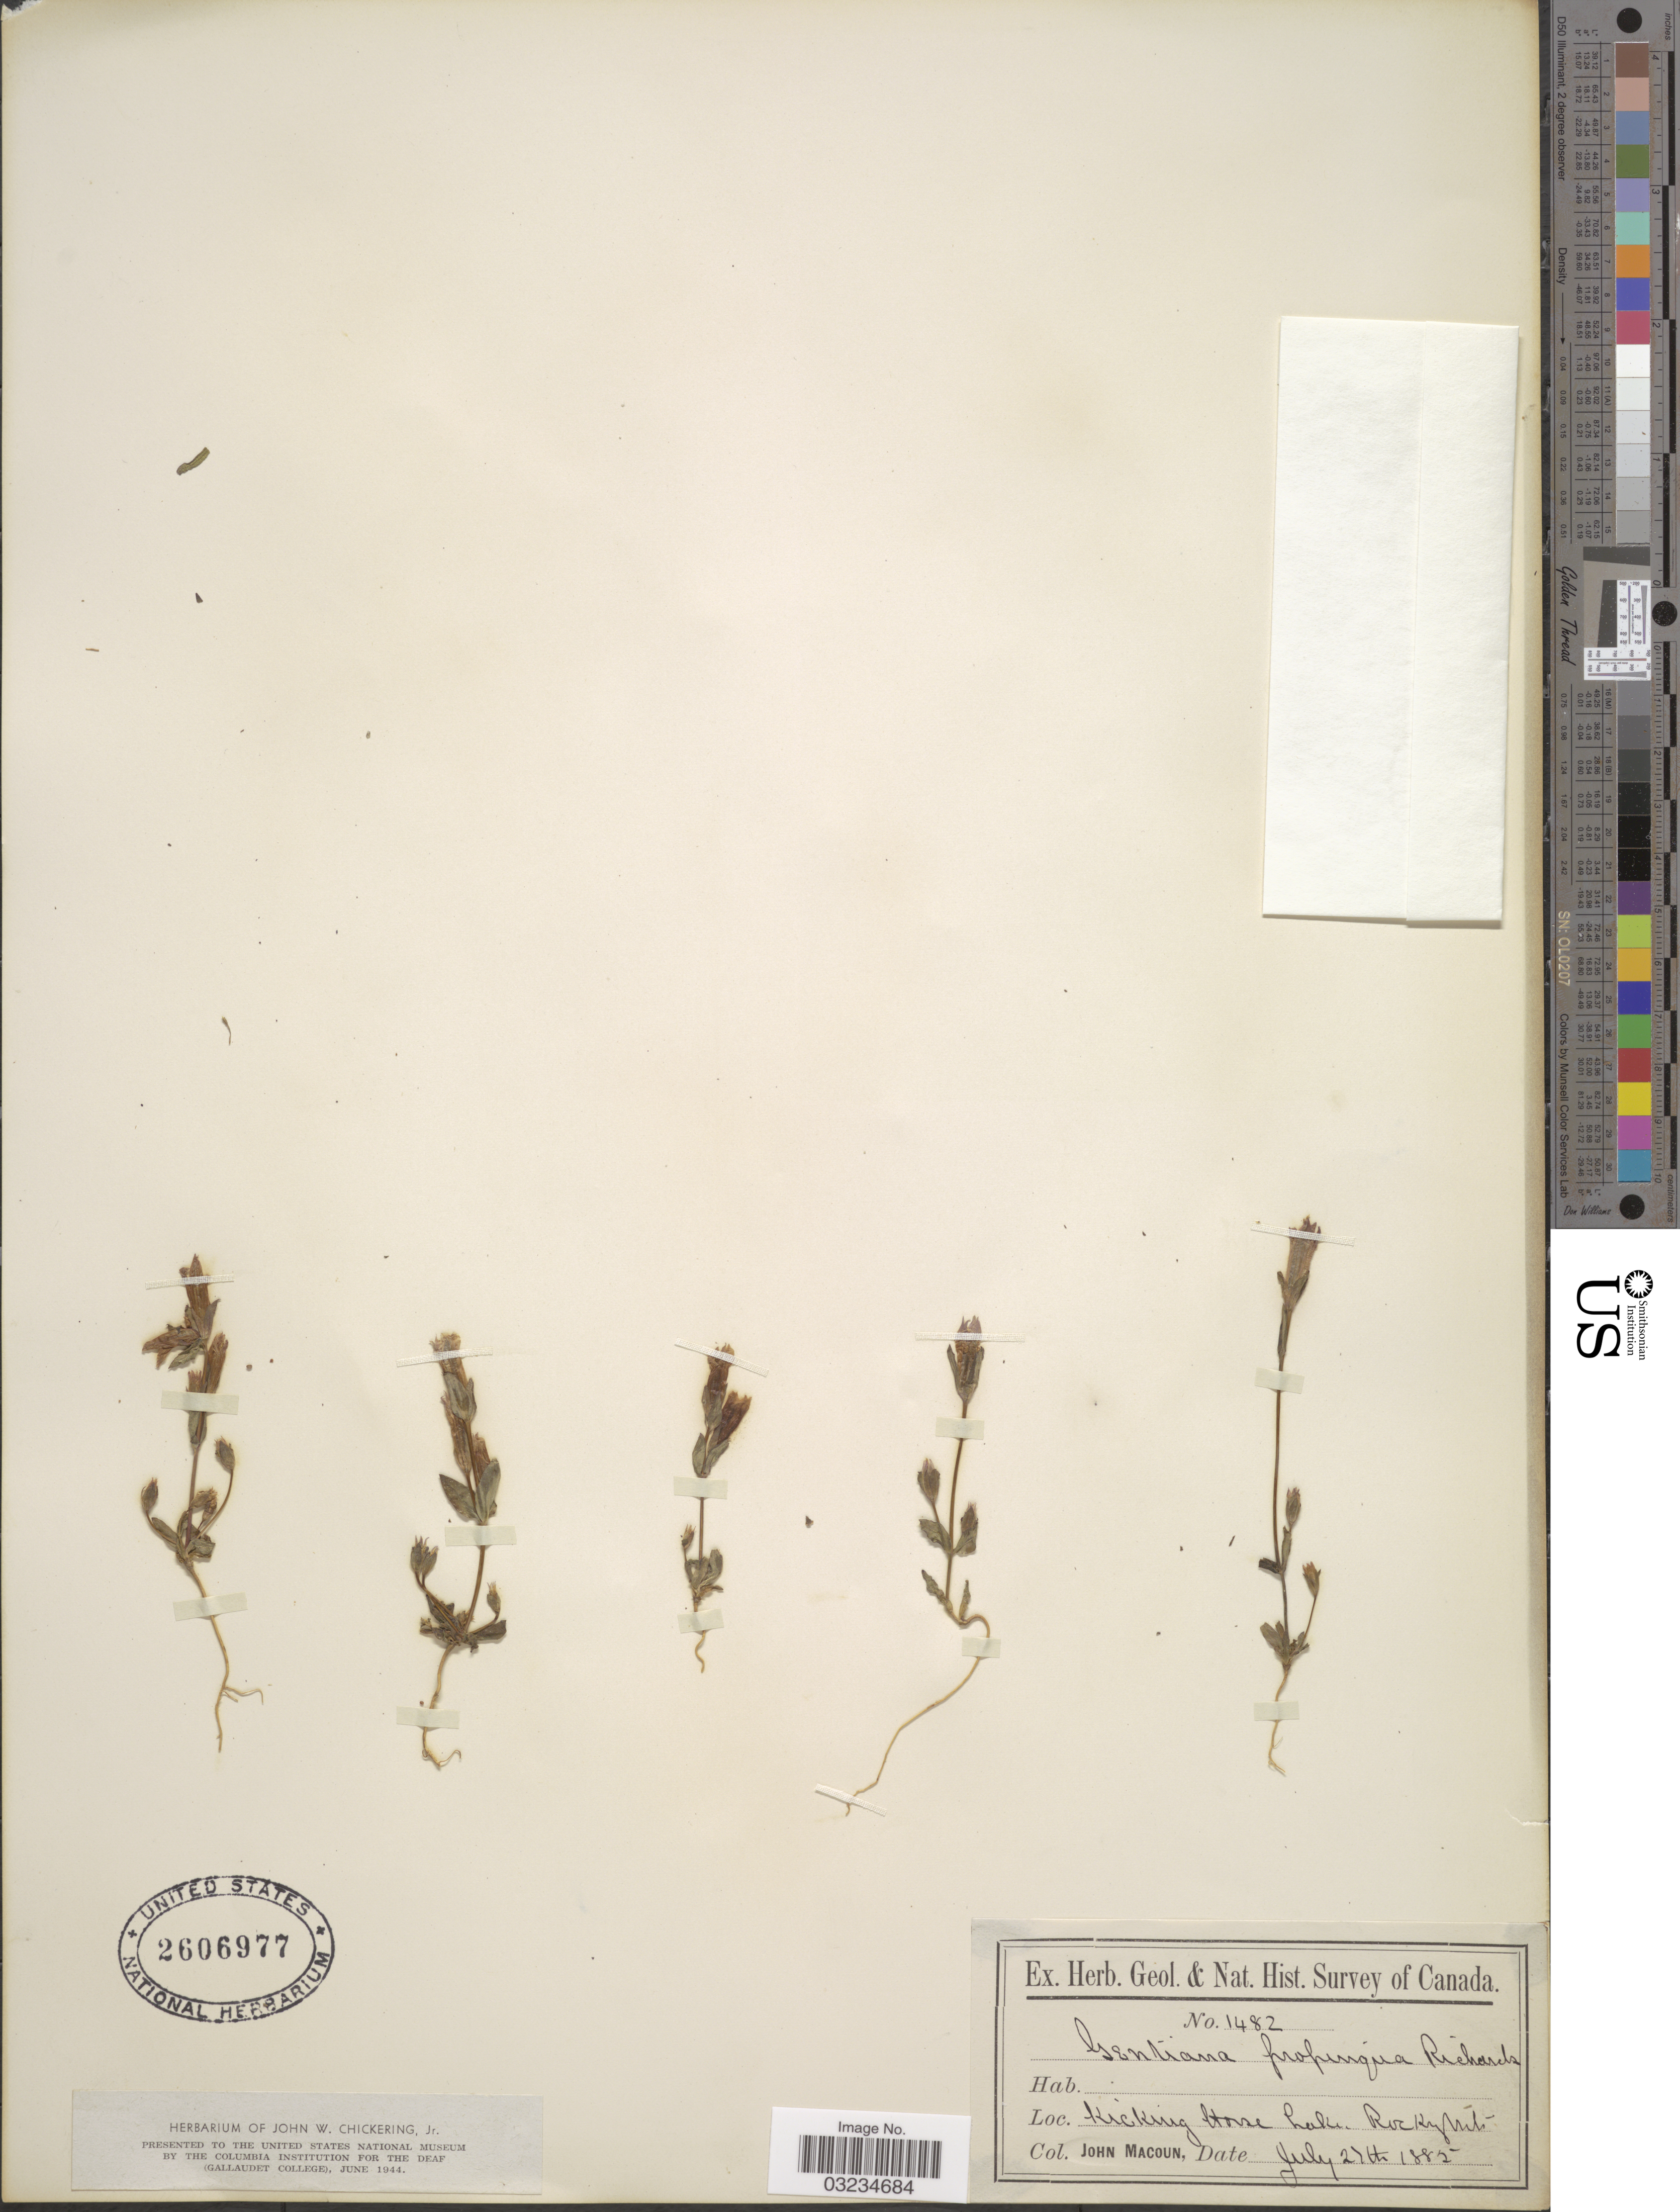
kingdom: Plantae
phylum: Tracheophyta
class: Magnoliopsida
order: Gentianales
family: Gentianaceae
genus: Gentiana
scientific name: Gentiana propinqua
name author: Richards.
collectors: J. Macoun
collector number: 1482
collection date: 1885-07-27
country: Canada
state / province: British Columbia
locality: Kicking Horse Lake. Rocky Mts.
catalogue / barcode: US 2606977